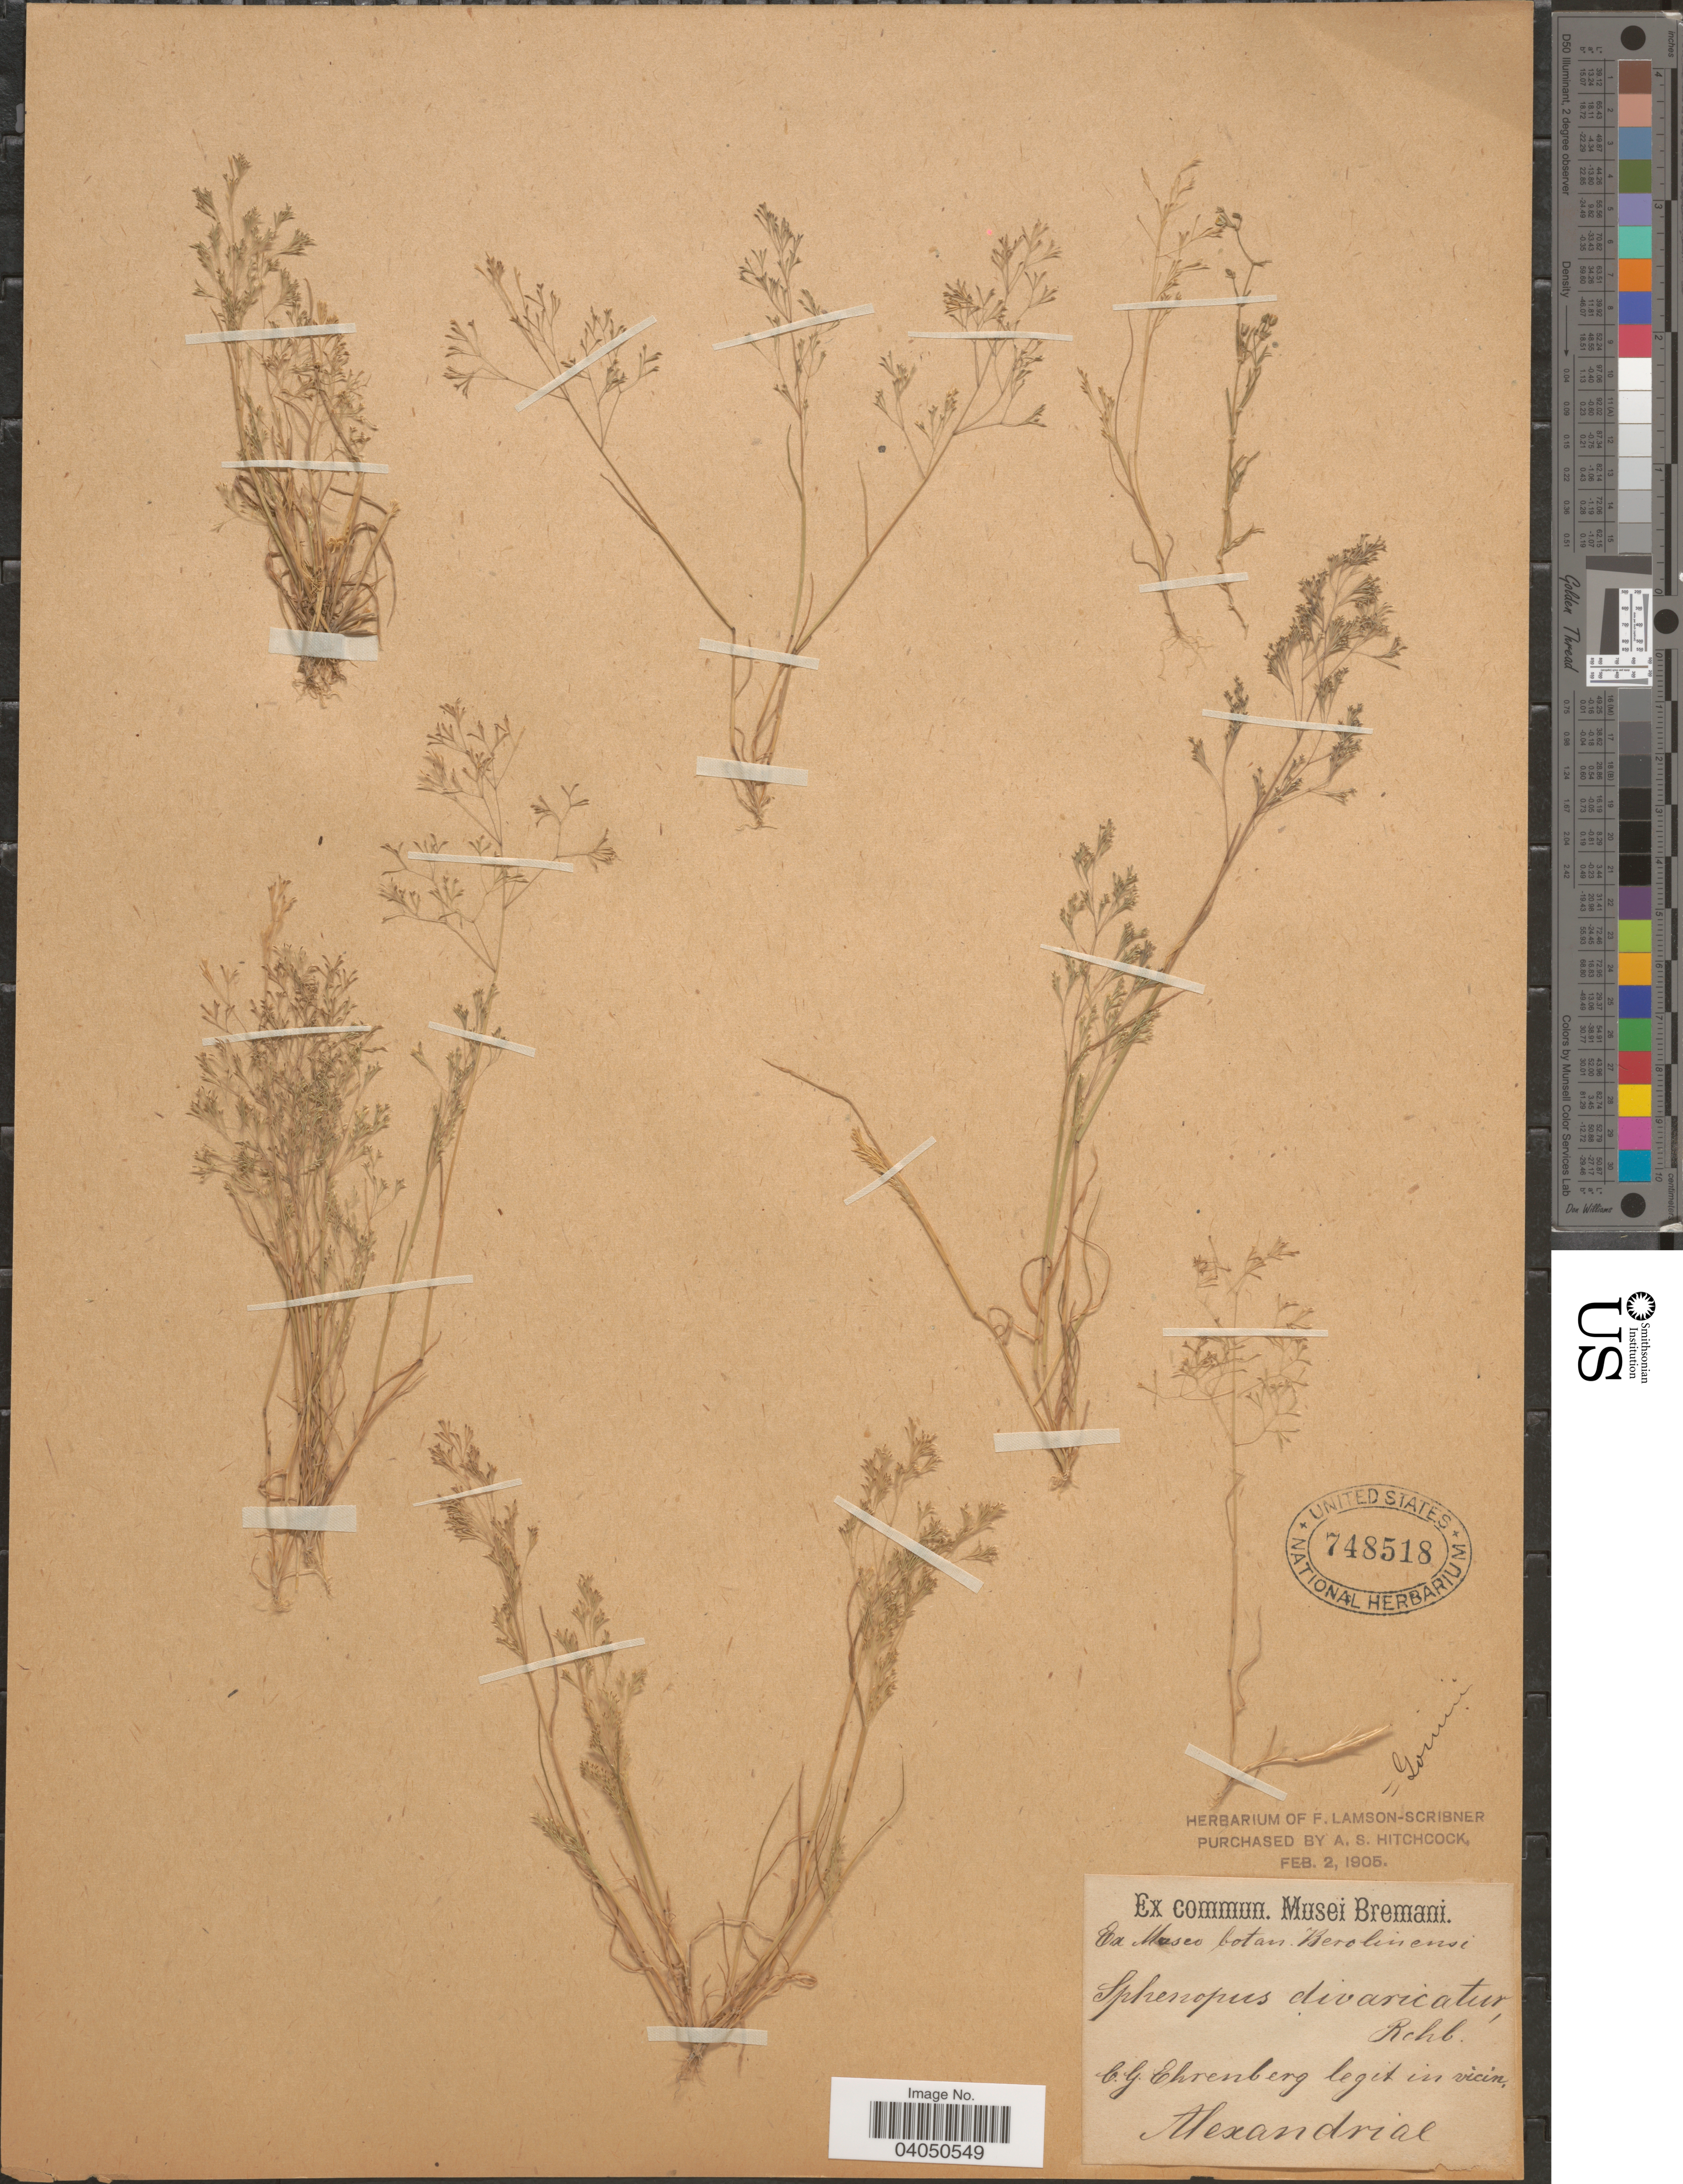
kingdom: Plantae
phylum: Tracheophyta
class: Liliopsida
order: Poales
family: Poaceae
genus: Sphenopus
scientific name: Sphenopus divaricatus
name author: (Gouan) Rchb.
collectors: C. Ehrenberg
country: Egypt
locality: In vicin. Alexandriae.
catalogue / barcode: US 748518